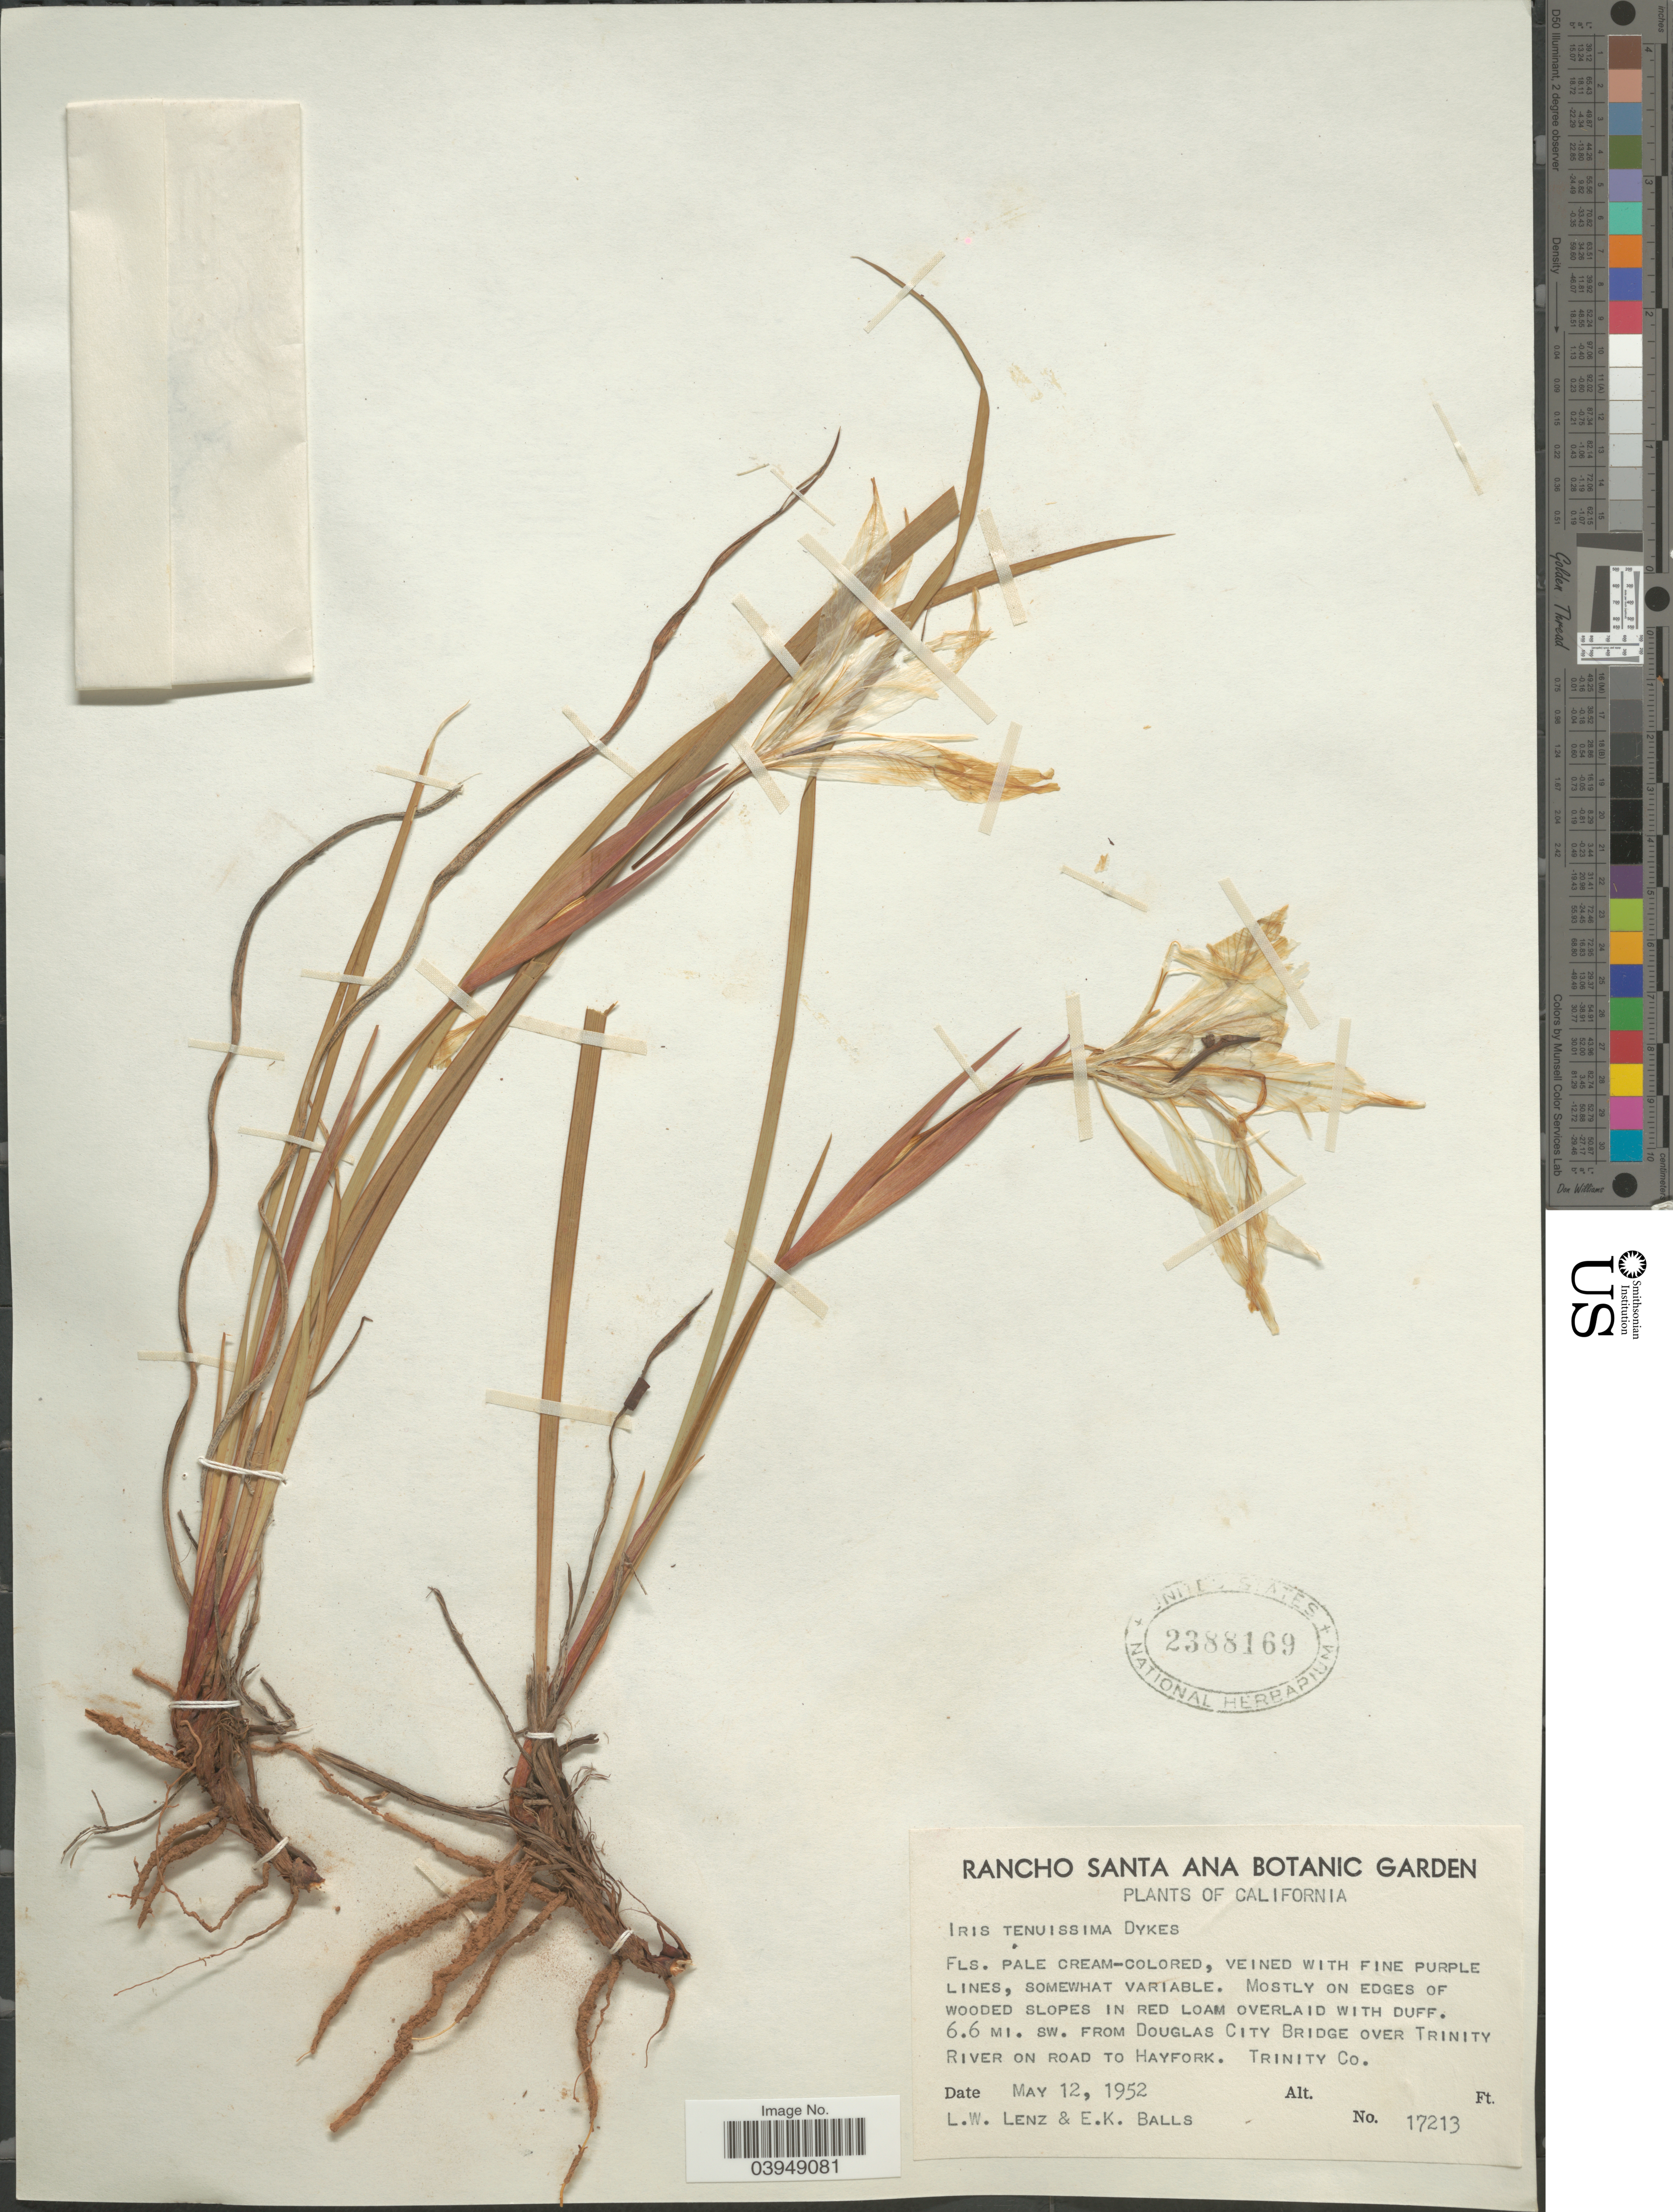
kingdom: Plantae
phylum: Tracheophyta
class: Liliopsida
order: Asparagales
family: Iridaceae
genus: Iris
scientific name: Iris tenuissima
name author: Dykes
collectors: L. Lenz & E. K. Balls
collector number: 17213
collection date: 1952-05-12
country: United States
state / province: California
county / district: Trinity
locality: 6.6 mi. sw. from Douglas City Bridge over Trinity River on road to Hayfork. Trinity Co.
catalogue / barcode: US 2388169